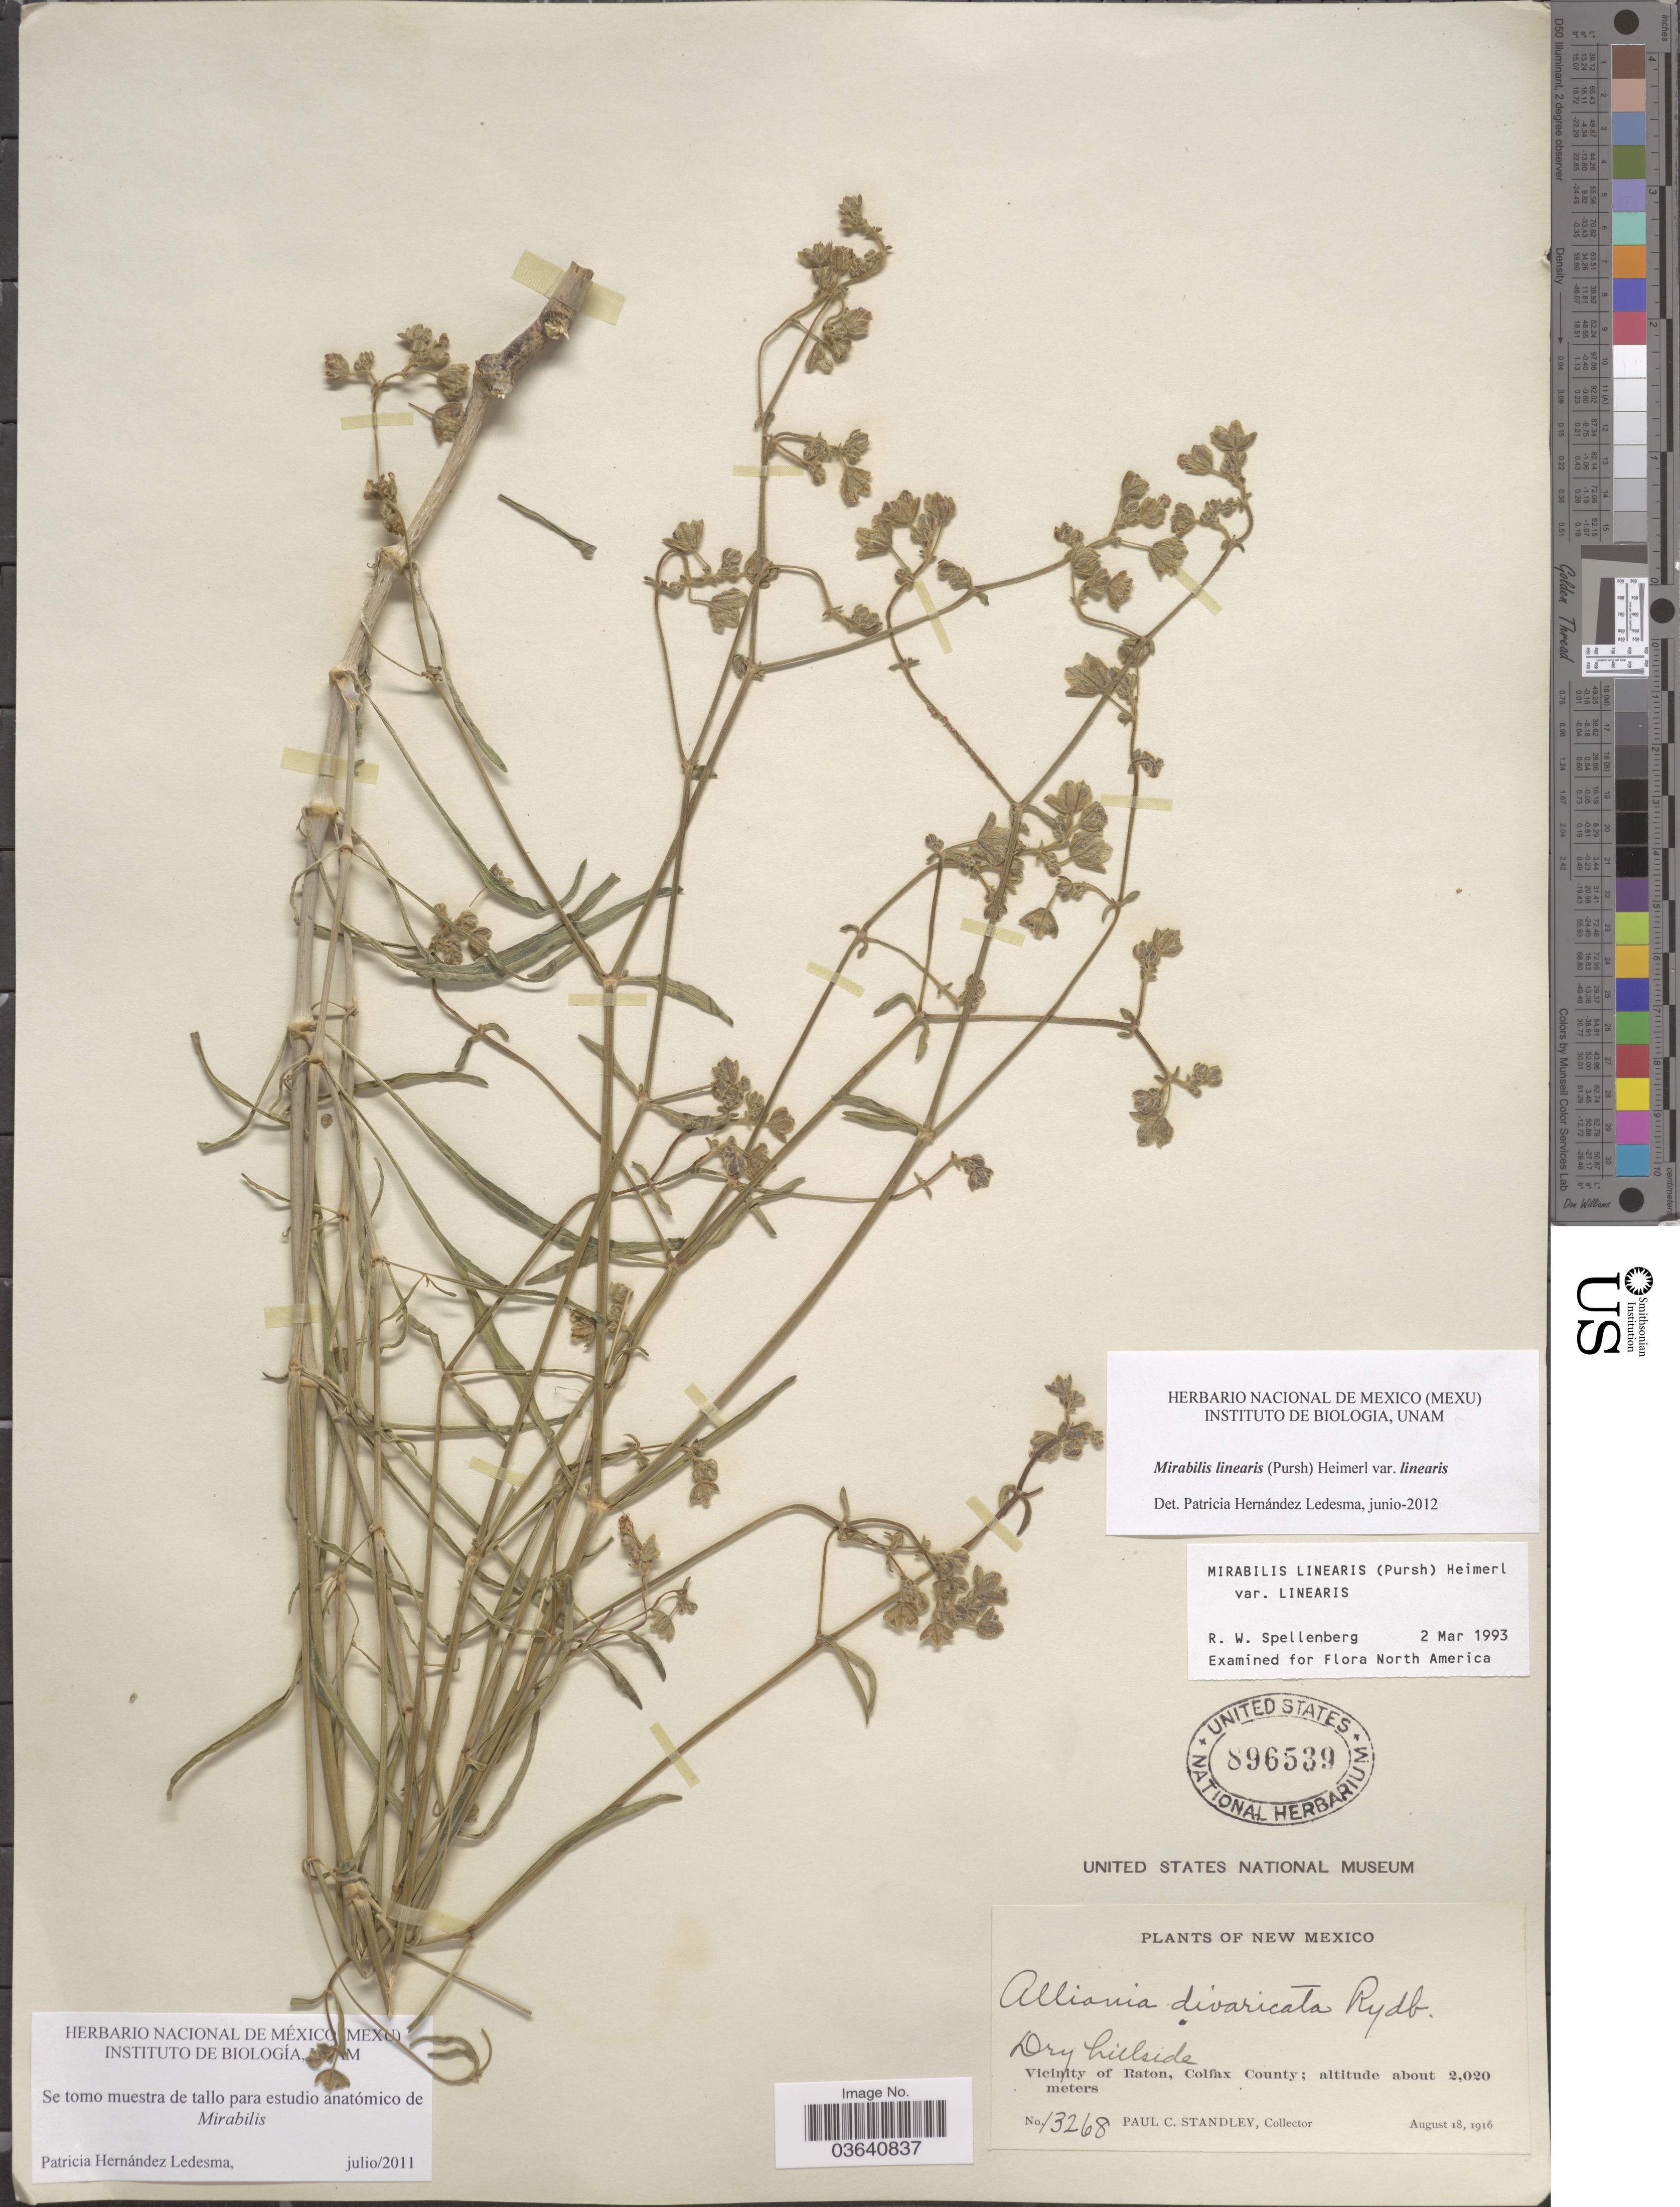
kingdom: Plantae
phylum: Tracheophyta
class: Magnoliopsida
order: Caryophyllales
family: Nyctaginaceae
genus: Mirabilis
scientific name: Mirabilis linearis var. linearis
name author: (Pursh) Heimerl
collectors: P. C. Standley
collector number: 13268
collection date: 1916-08-18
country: United States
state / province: New Mexico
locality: Vicinity of Raton, Colfax County.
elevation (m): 2020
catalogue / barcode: US 896539